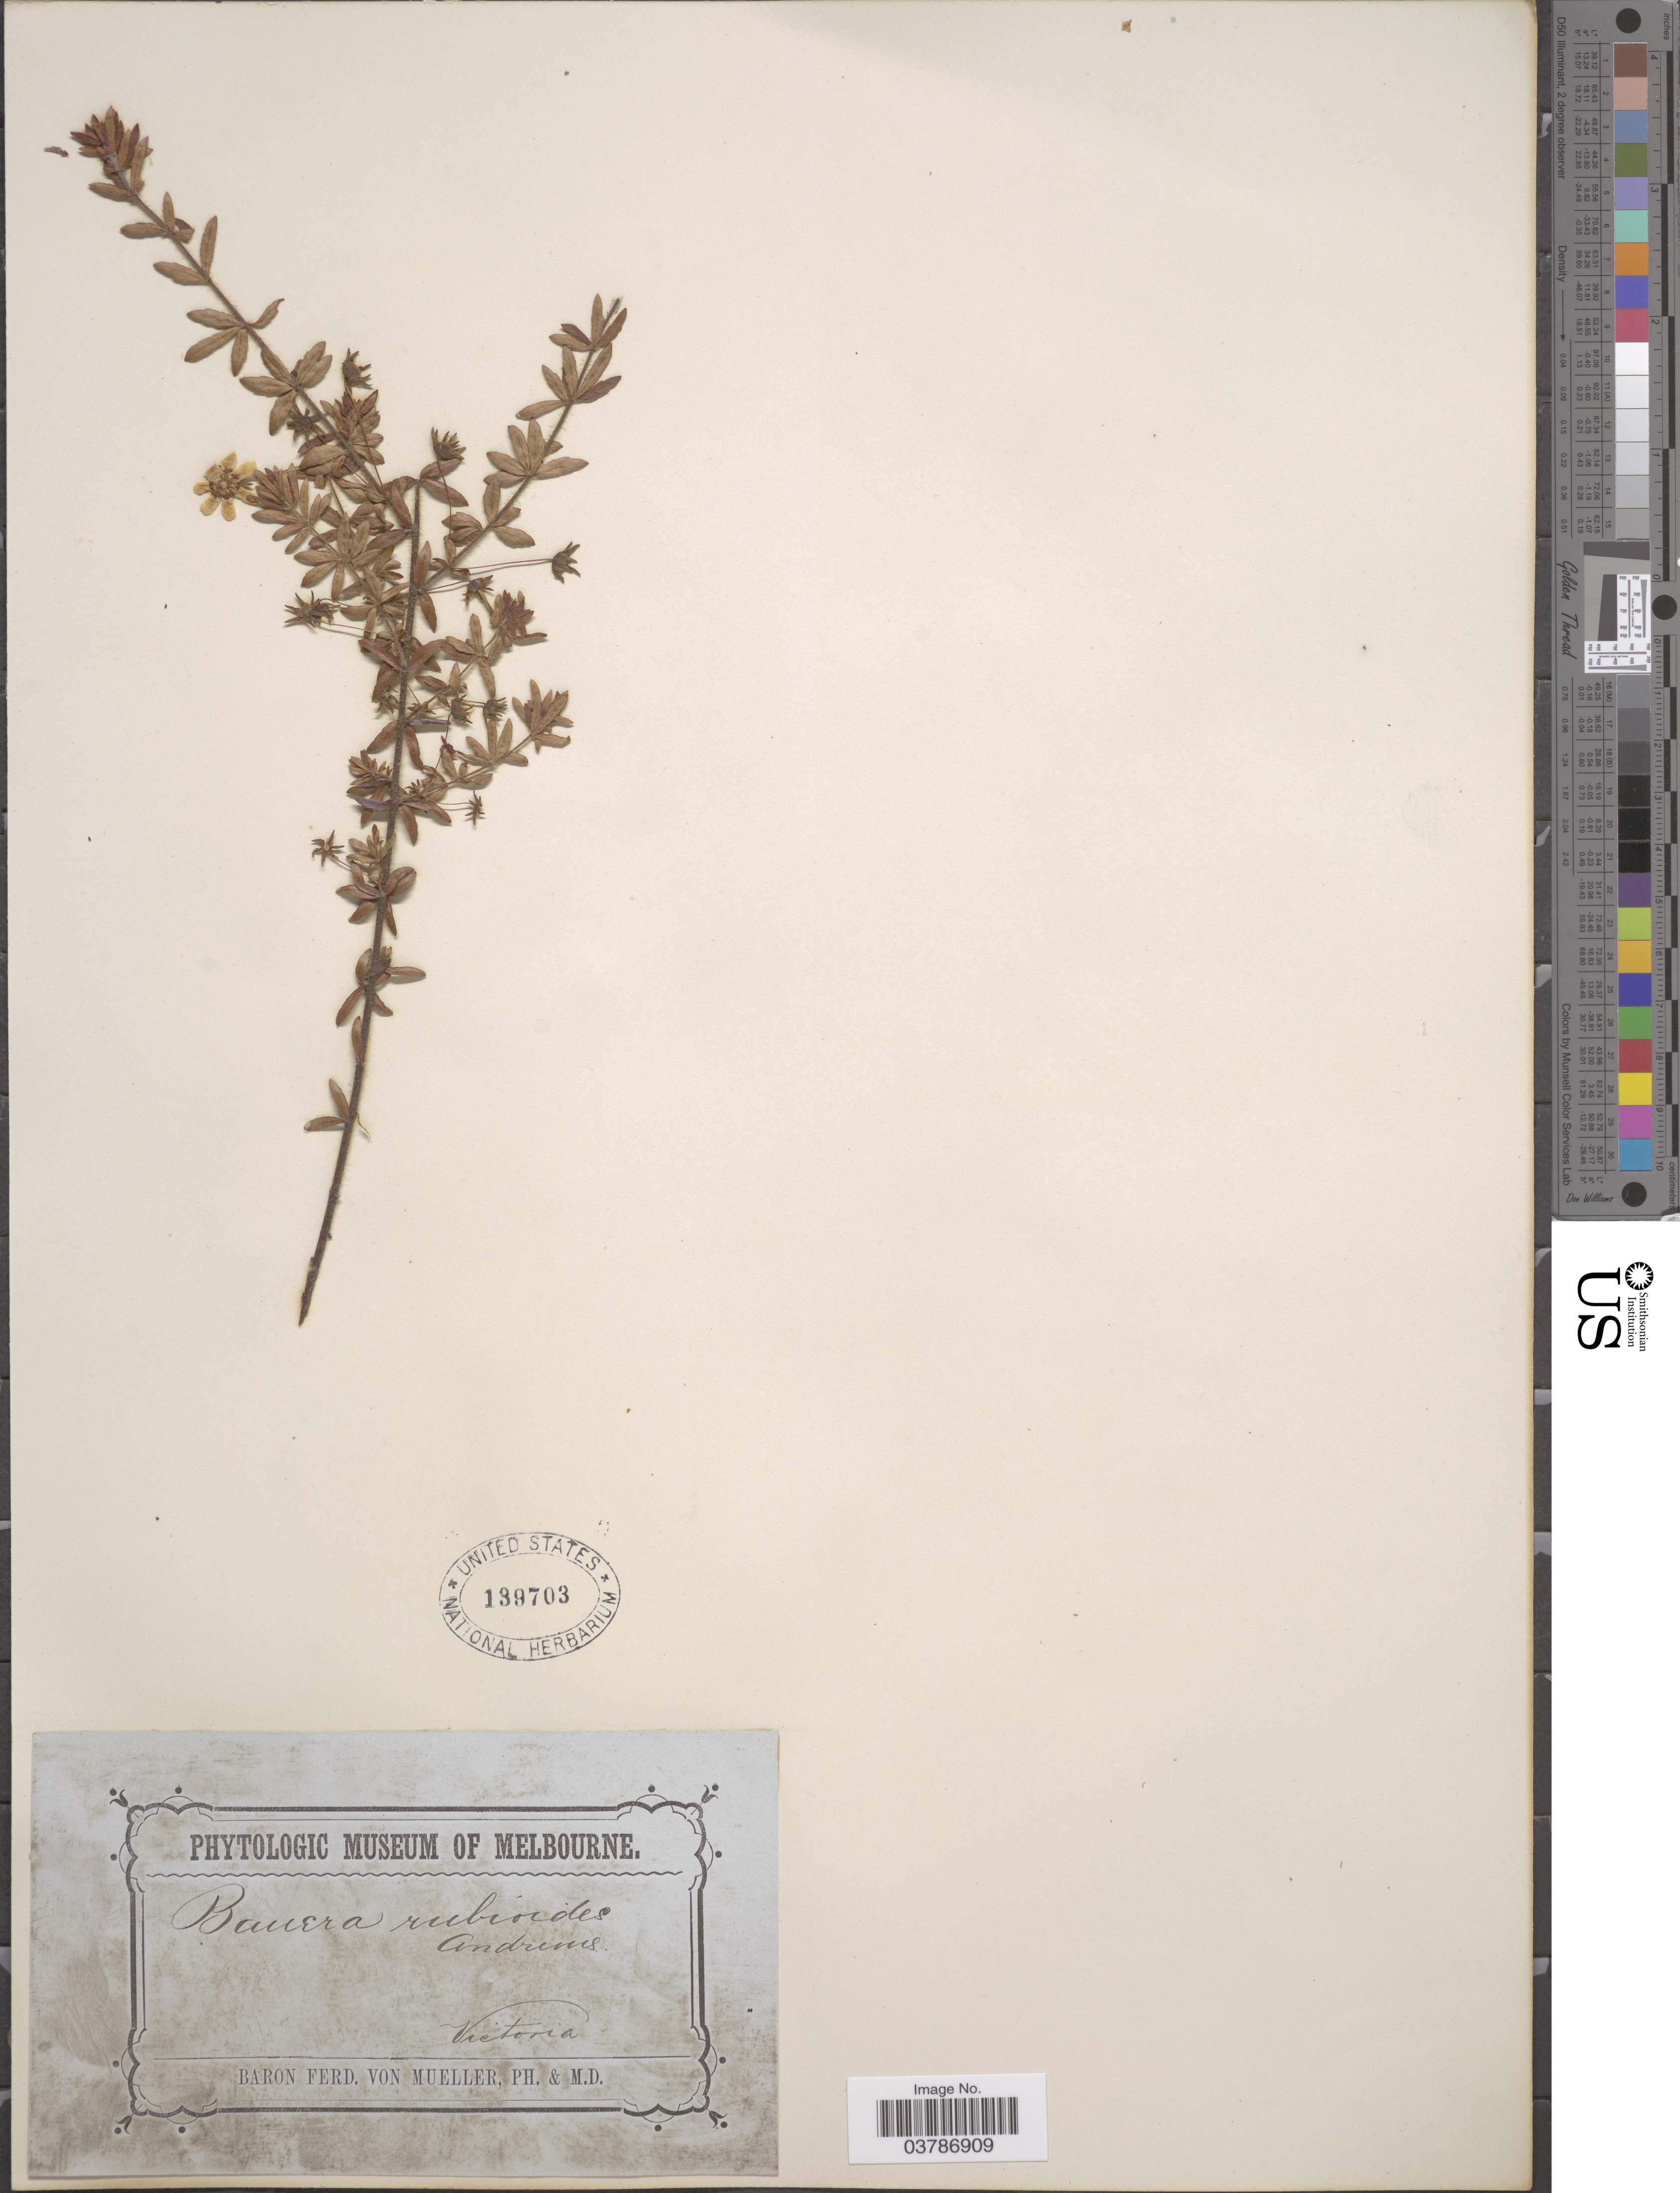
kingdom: Plantae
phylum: Tracheophyta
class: Magnoliopsida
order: Oxalidales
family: Cunoniaceae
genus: Bauera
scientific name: Bauera rubioides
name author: Andrews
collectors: F. Mueller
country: Australia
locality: Victoria.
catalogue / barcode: US 139703